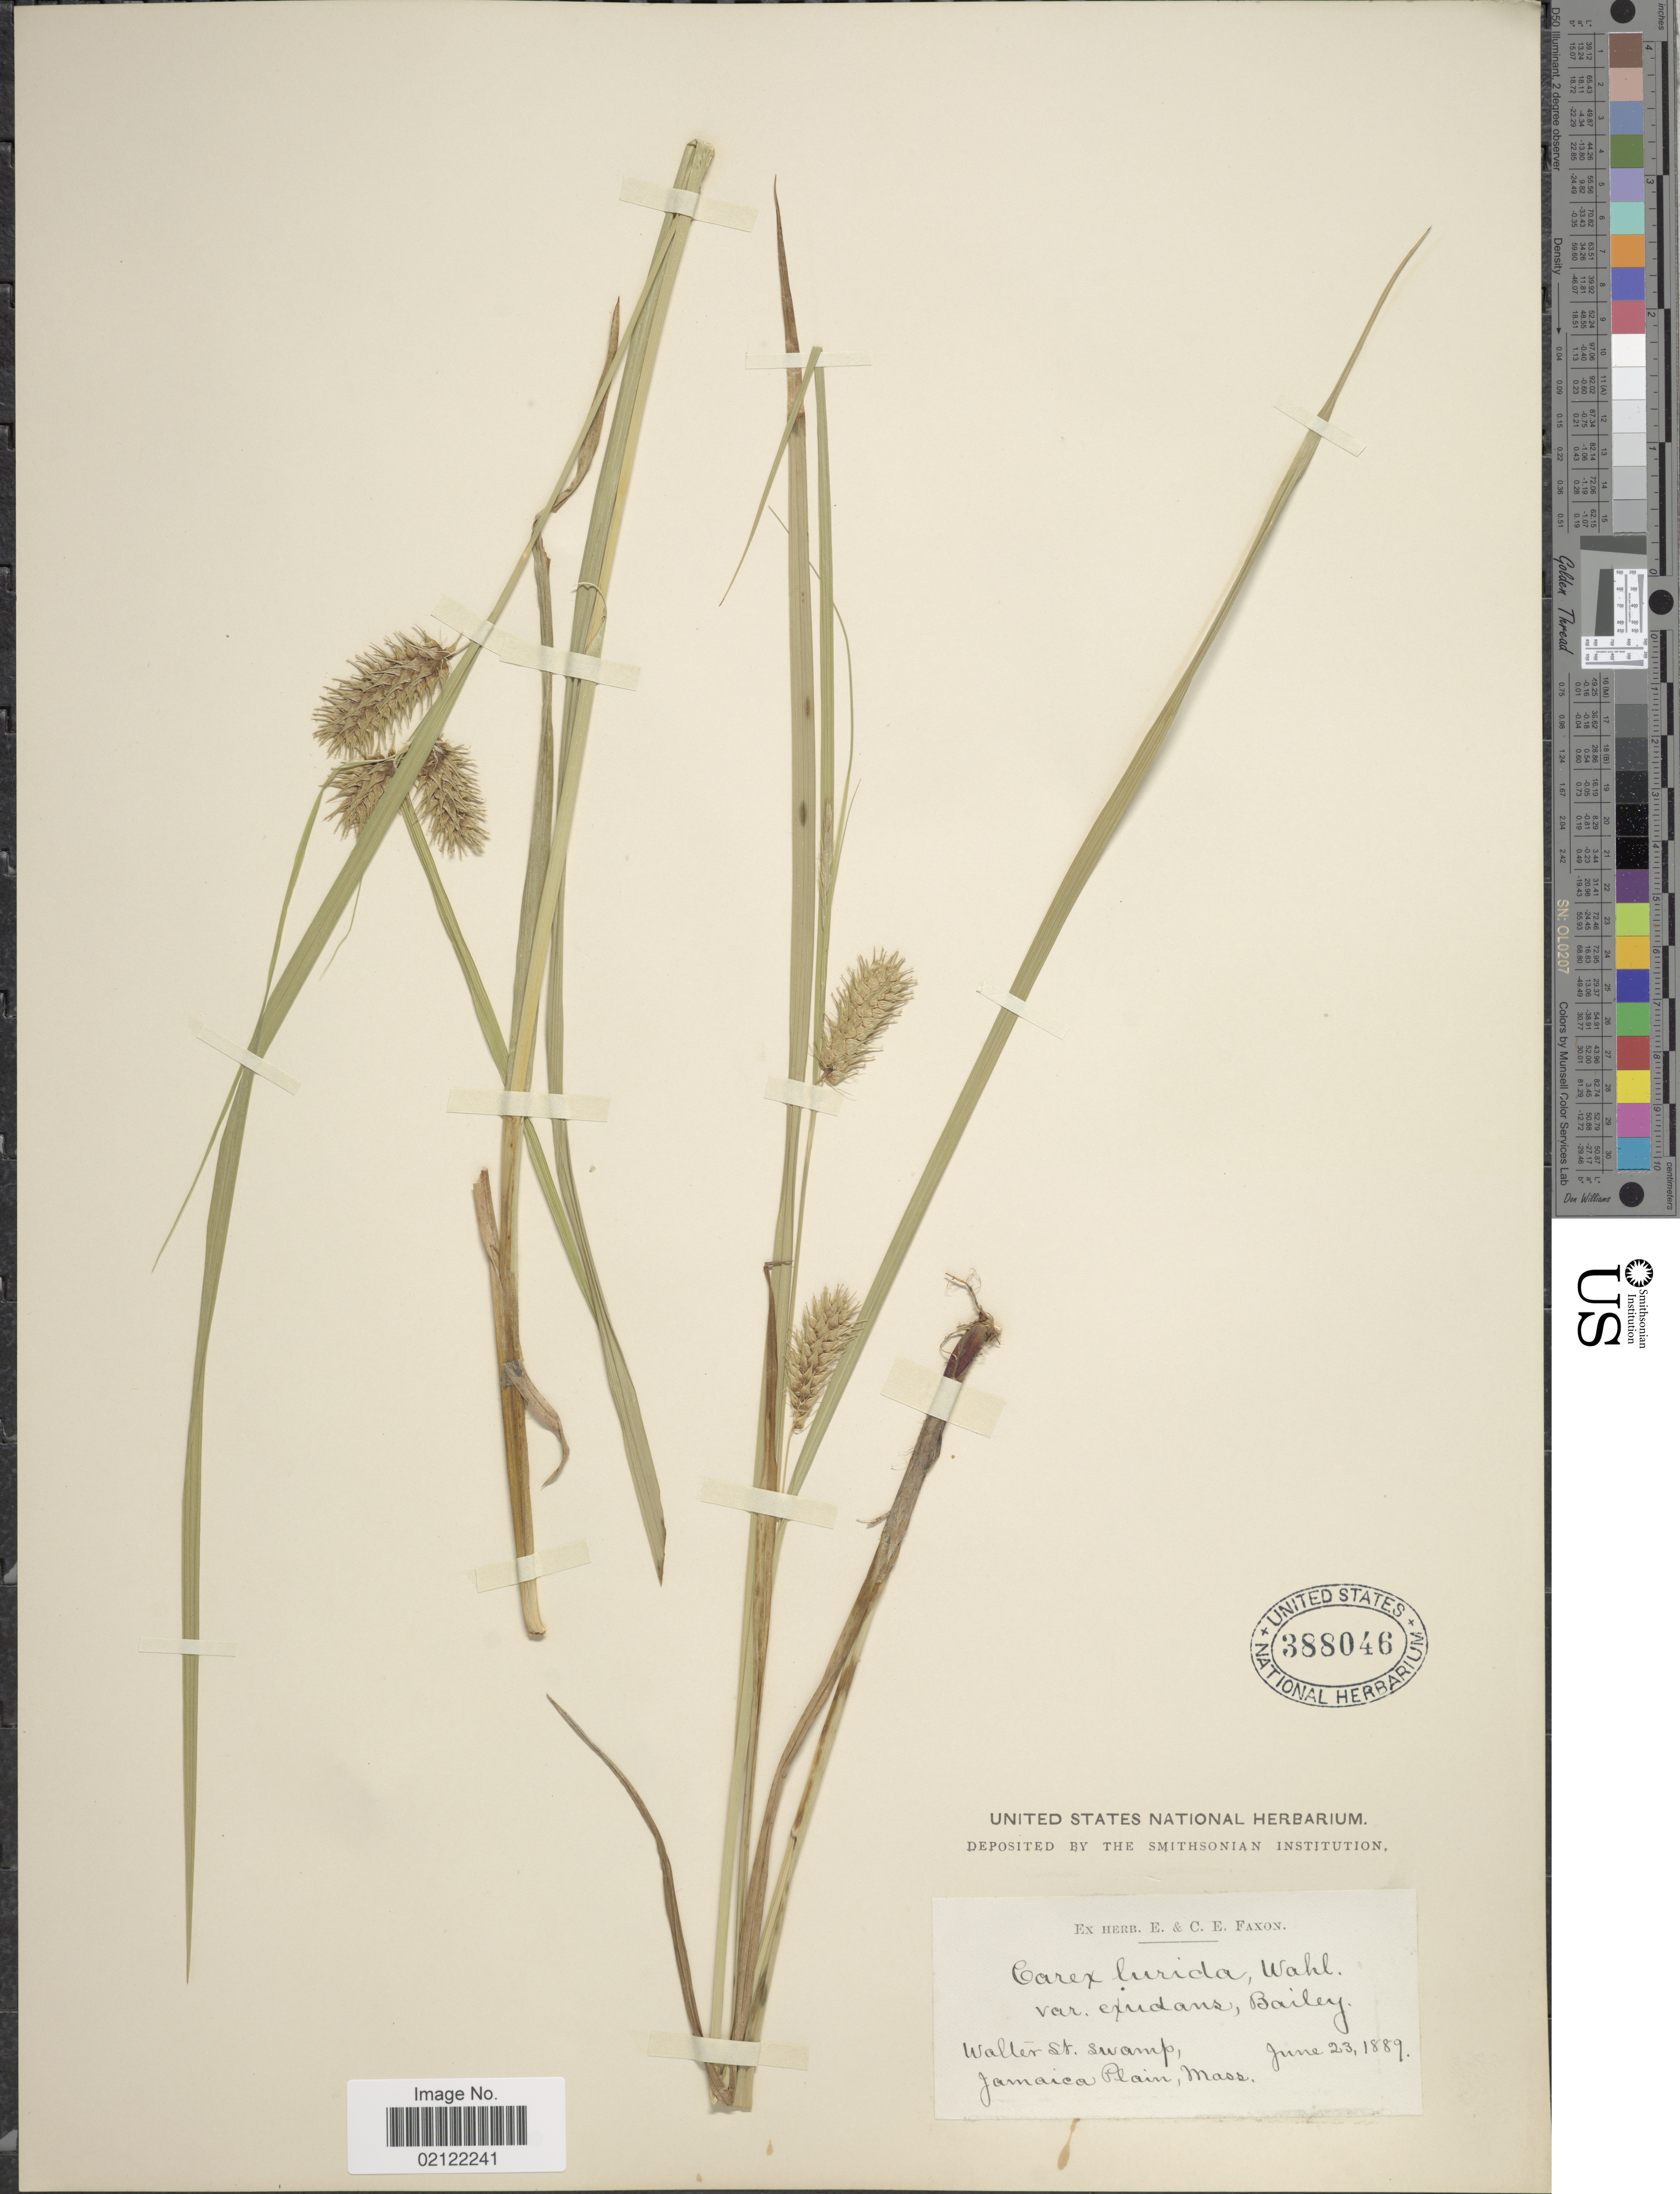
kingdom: Plantae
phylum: Tracheophyta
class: Liliopsida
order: Poales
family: Cyperaceae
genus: Carex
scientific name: Carex lurida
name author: Wahlenb.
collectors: ex herb. E. & C.E. Faxon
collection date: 1889-06-23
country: United States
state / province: Massachusetts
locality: Walter St. swamp, Jamaica Plain, Mass.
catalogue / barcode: US 388046